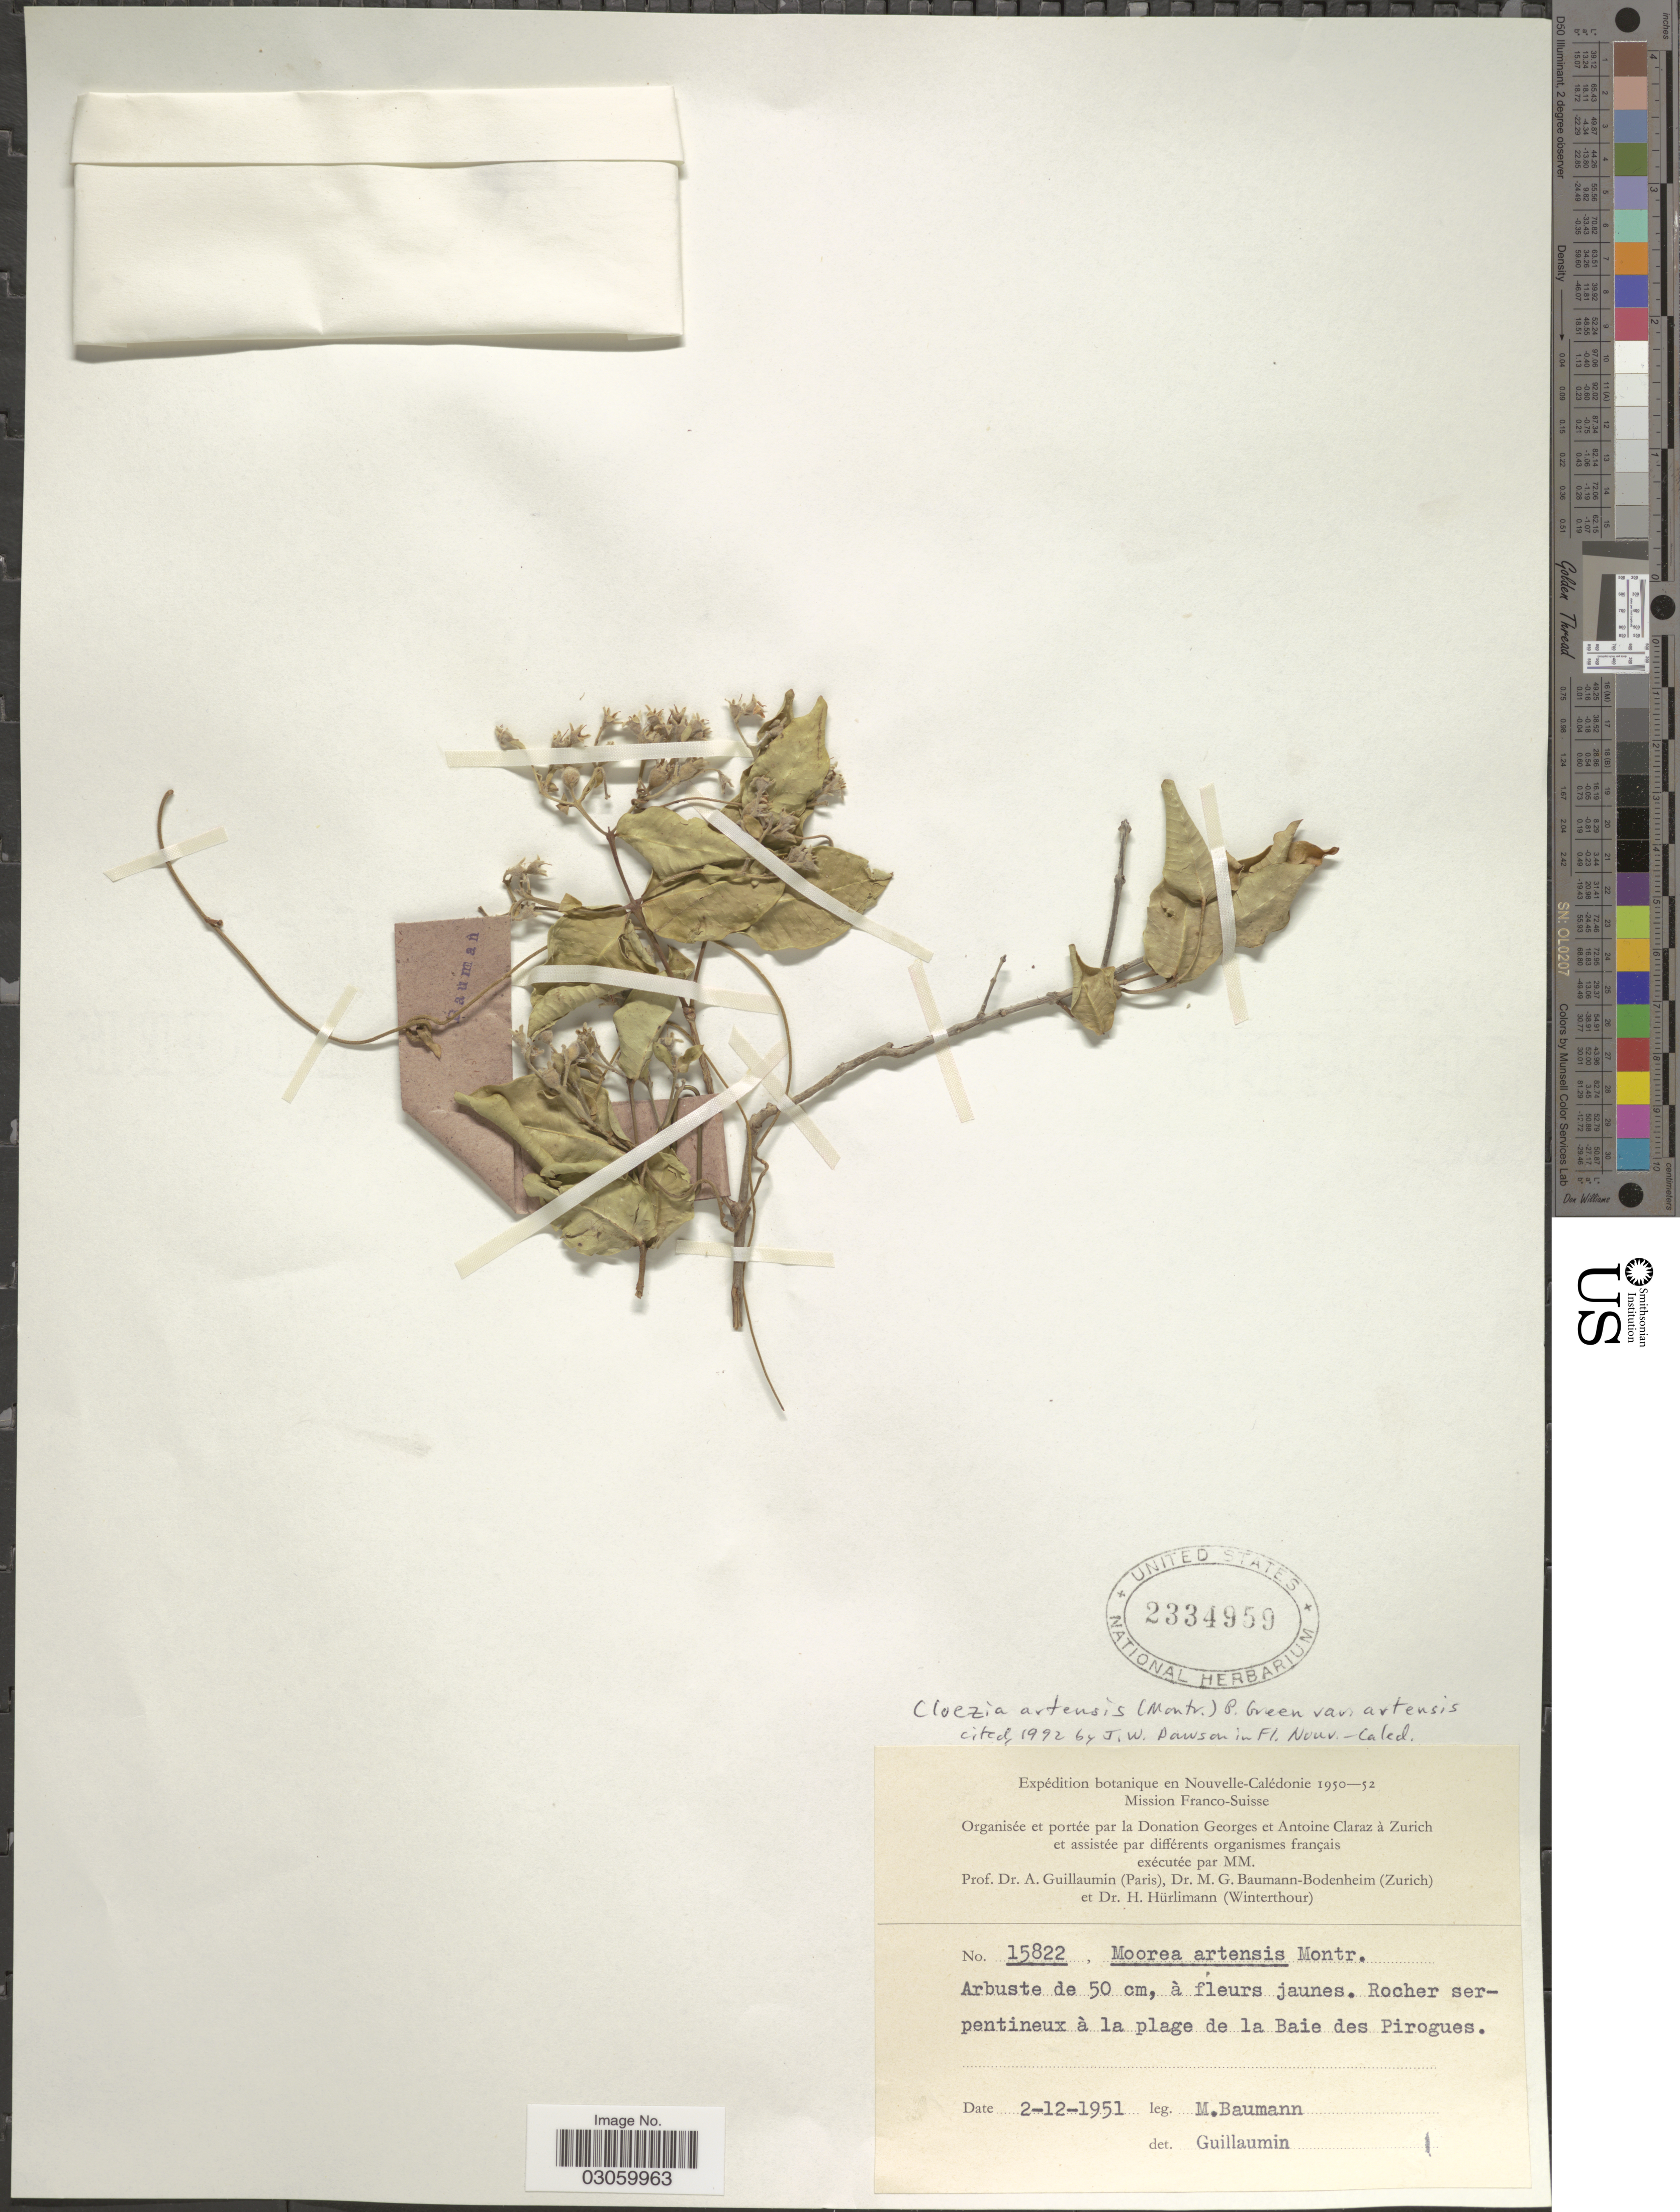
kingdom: Plantae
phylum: Tracheophyta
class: Magnoliopsida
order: Myrtales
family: Myrtaceae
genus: Cloezia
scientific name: Cloezia artensis var. artensis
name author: J.W. Dawson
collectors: M. G. Baumann-Bodenheim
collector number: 15822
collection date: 1951-12-02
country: New Caledonia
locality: Nouvelle-Calédonie. Rocher serpentineux à la plage de la Baie des Pirogues.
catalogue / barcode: US 2334959